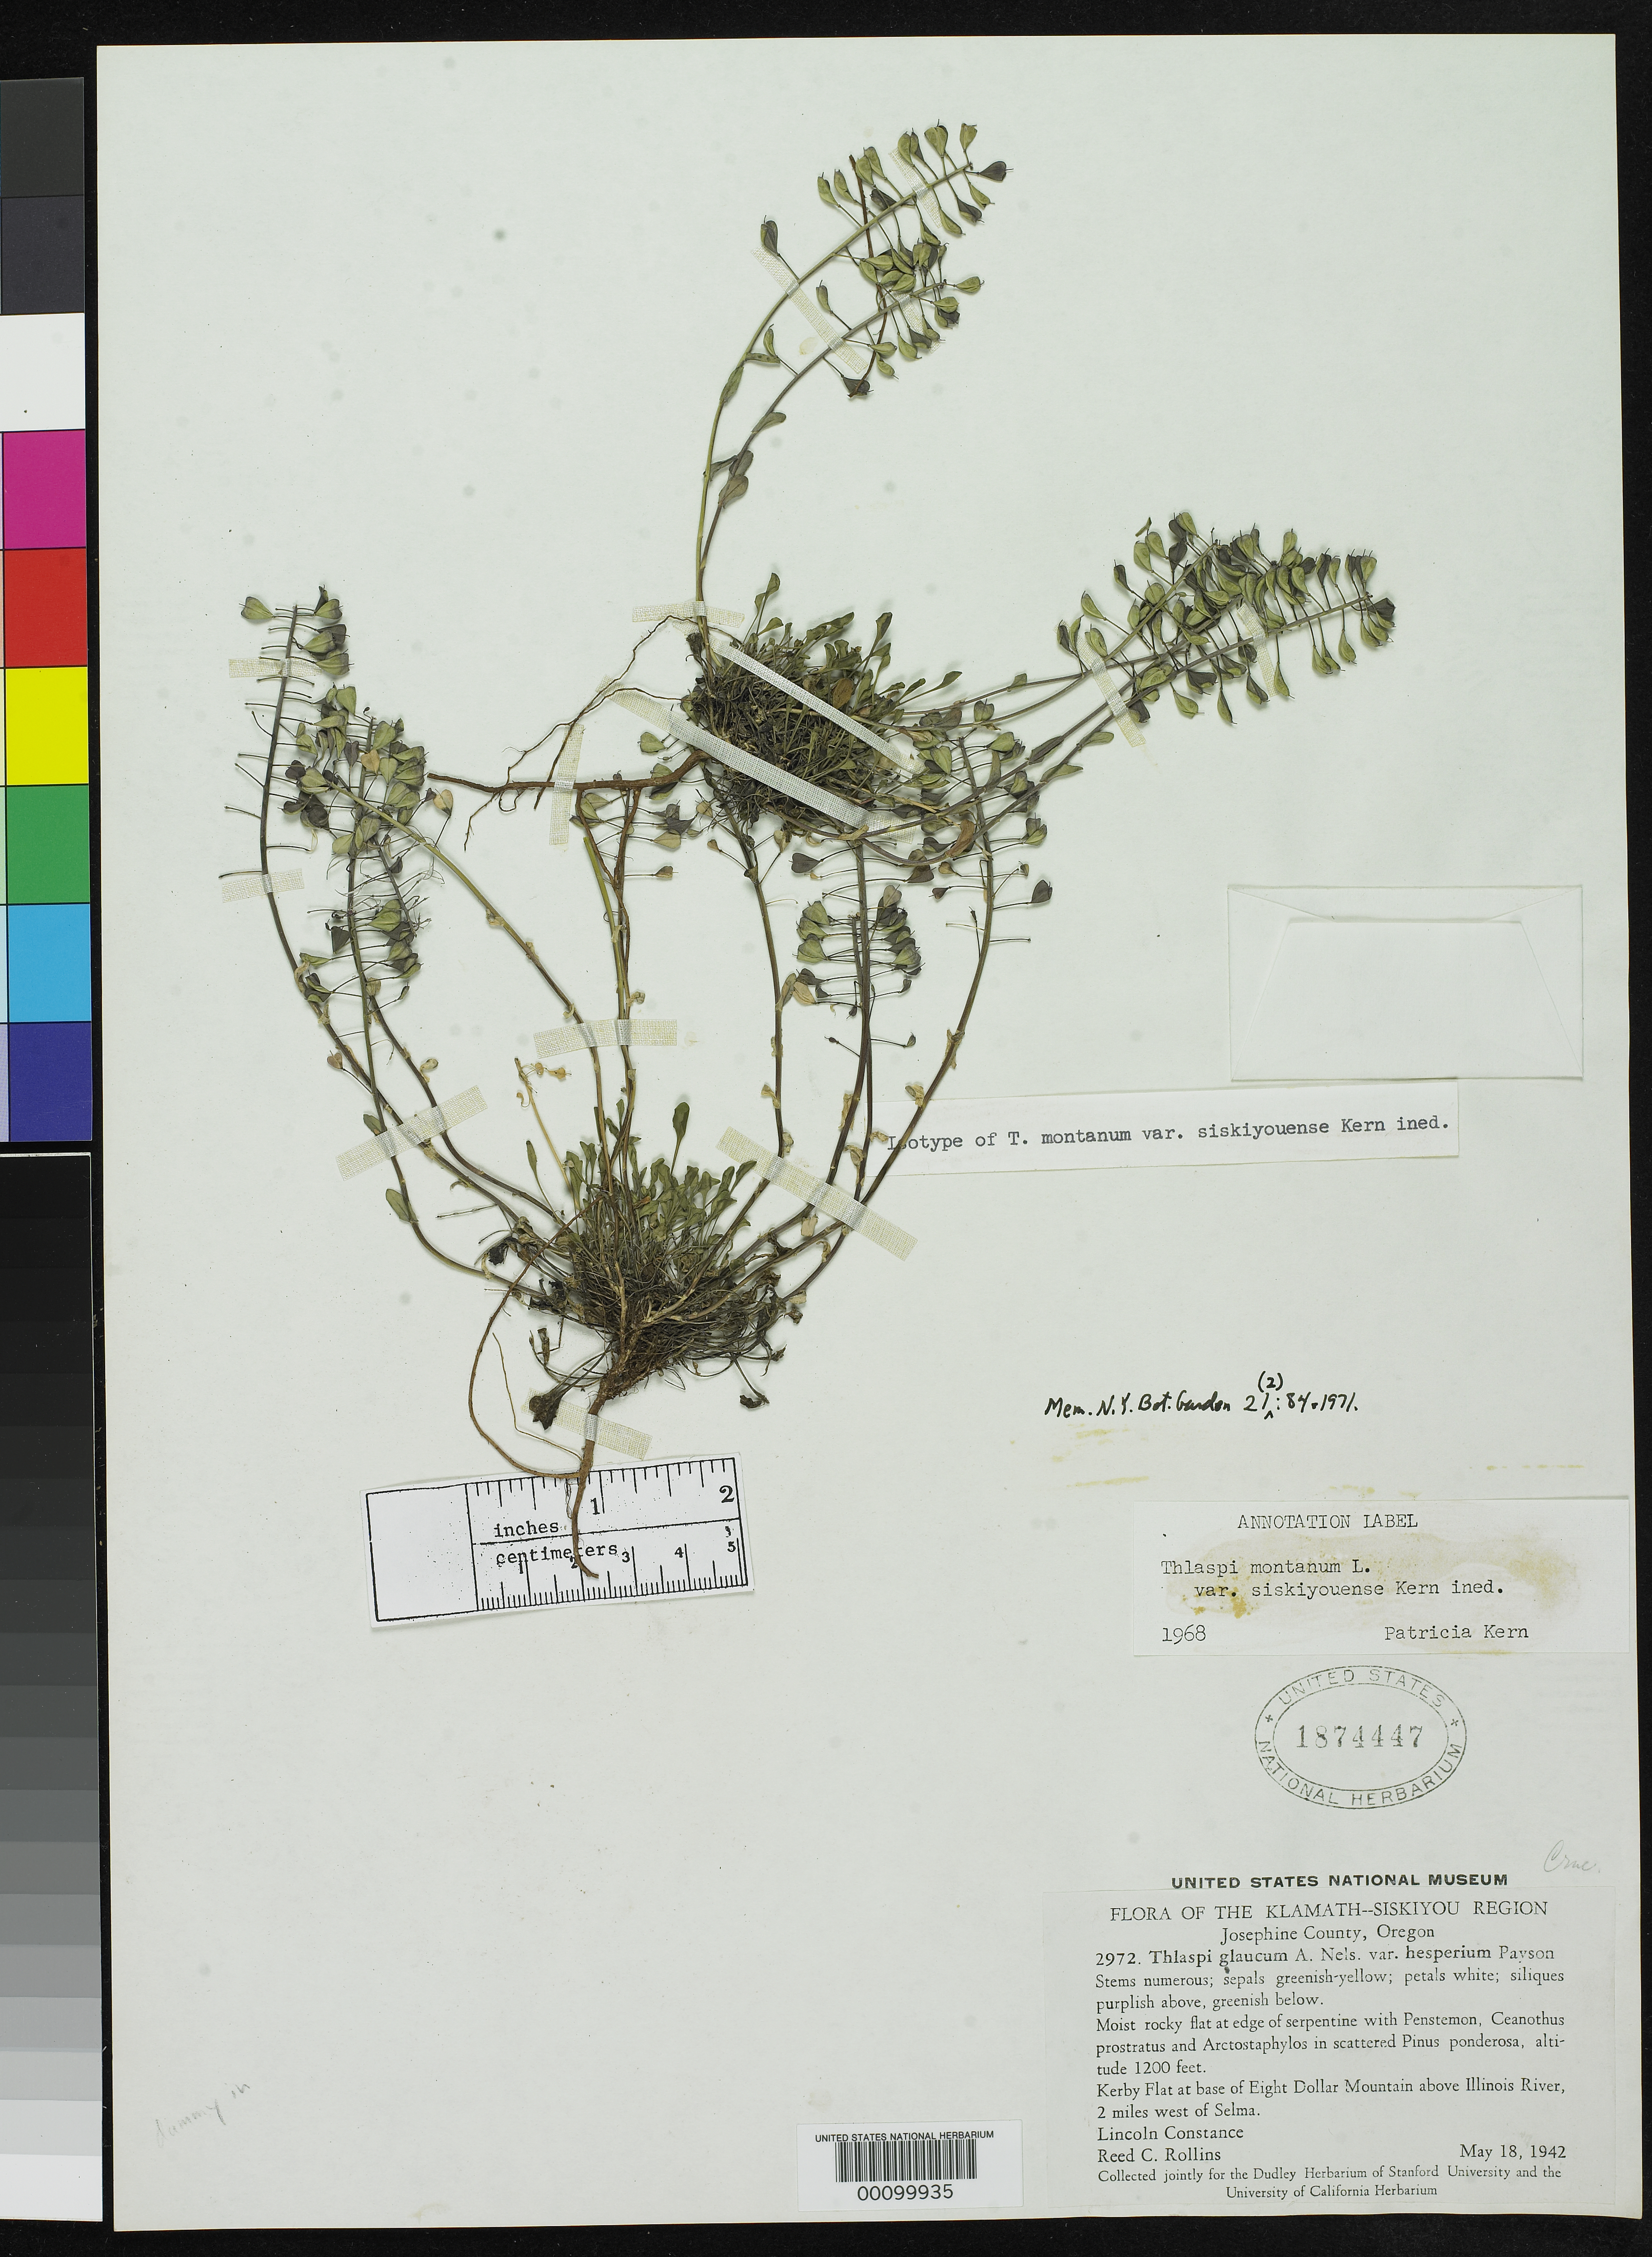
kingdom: Plantae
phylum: Tracheophyta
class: Magnoliopsida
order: Brassicales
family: Brassicaceae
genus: Thlaspi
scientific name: Thlaspi montanum var. siskiyouense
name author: P.K. Holmgren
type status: Isotype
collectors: L. Constance & R. C. Rollins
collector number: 2972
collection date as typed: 18 May 1942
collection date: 1942-05-18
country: United States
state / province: Oregon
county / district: Josephine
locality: Kerby flat, 2 mi. west of Selma, at base of Eight Dollar Mountain above Illinois River; alt. 1200 Ft.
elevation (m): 366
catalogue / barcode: US 1874447